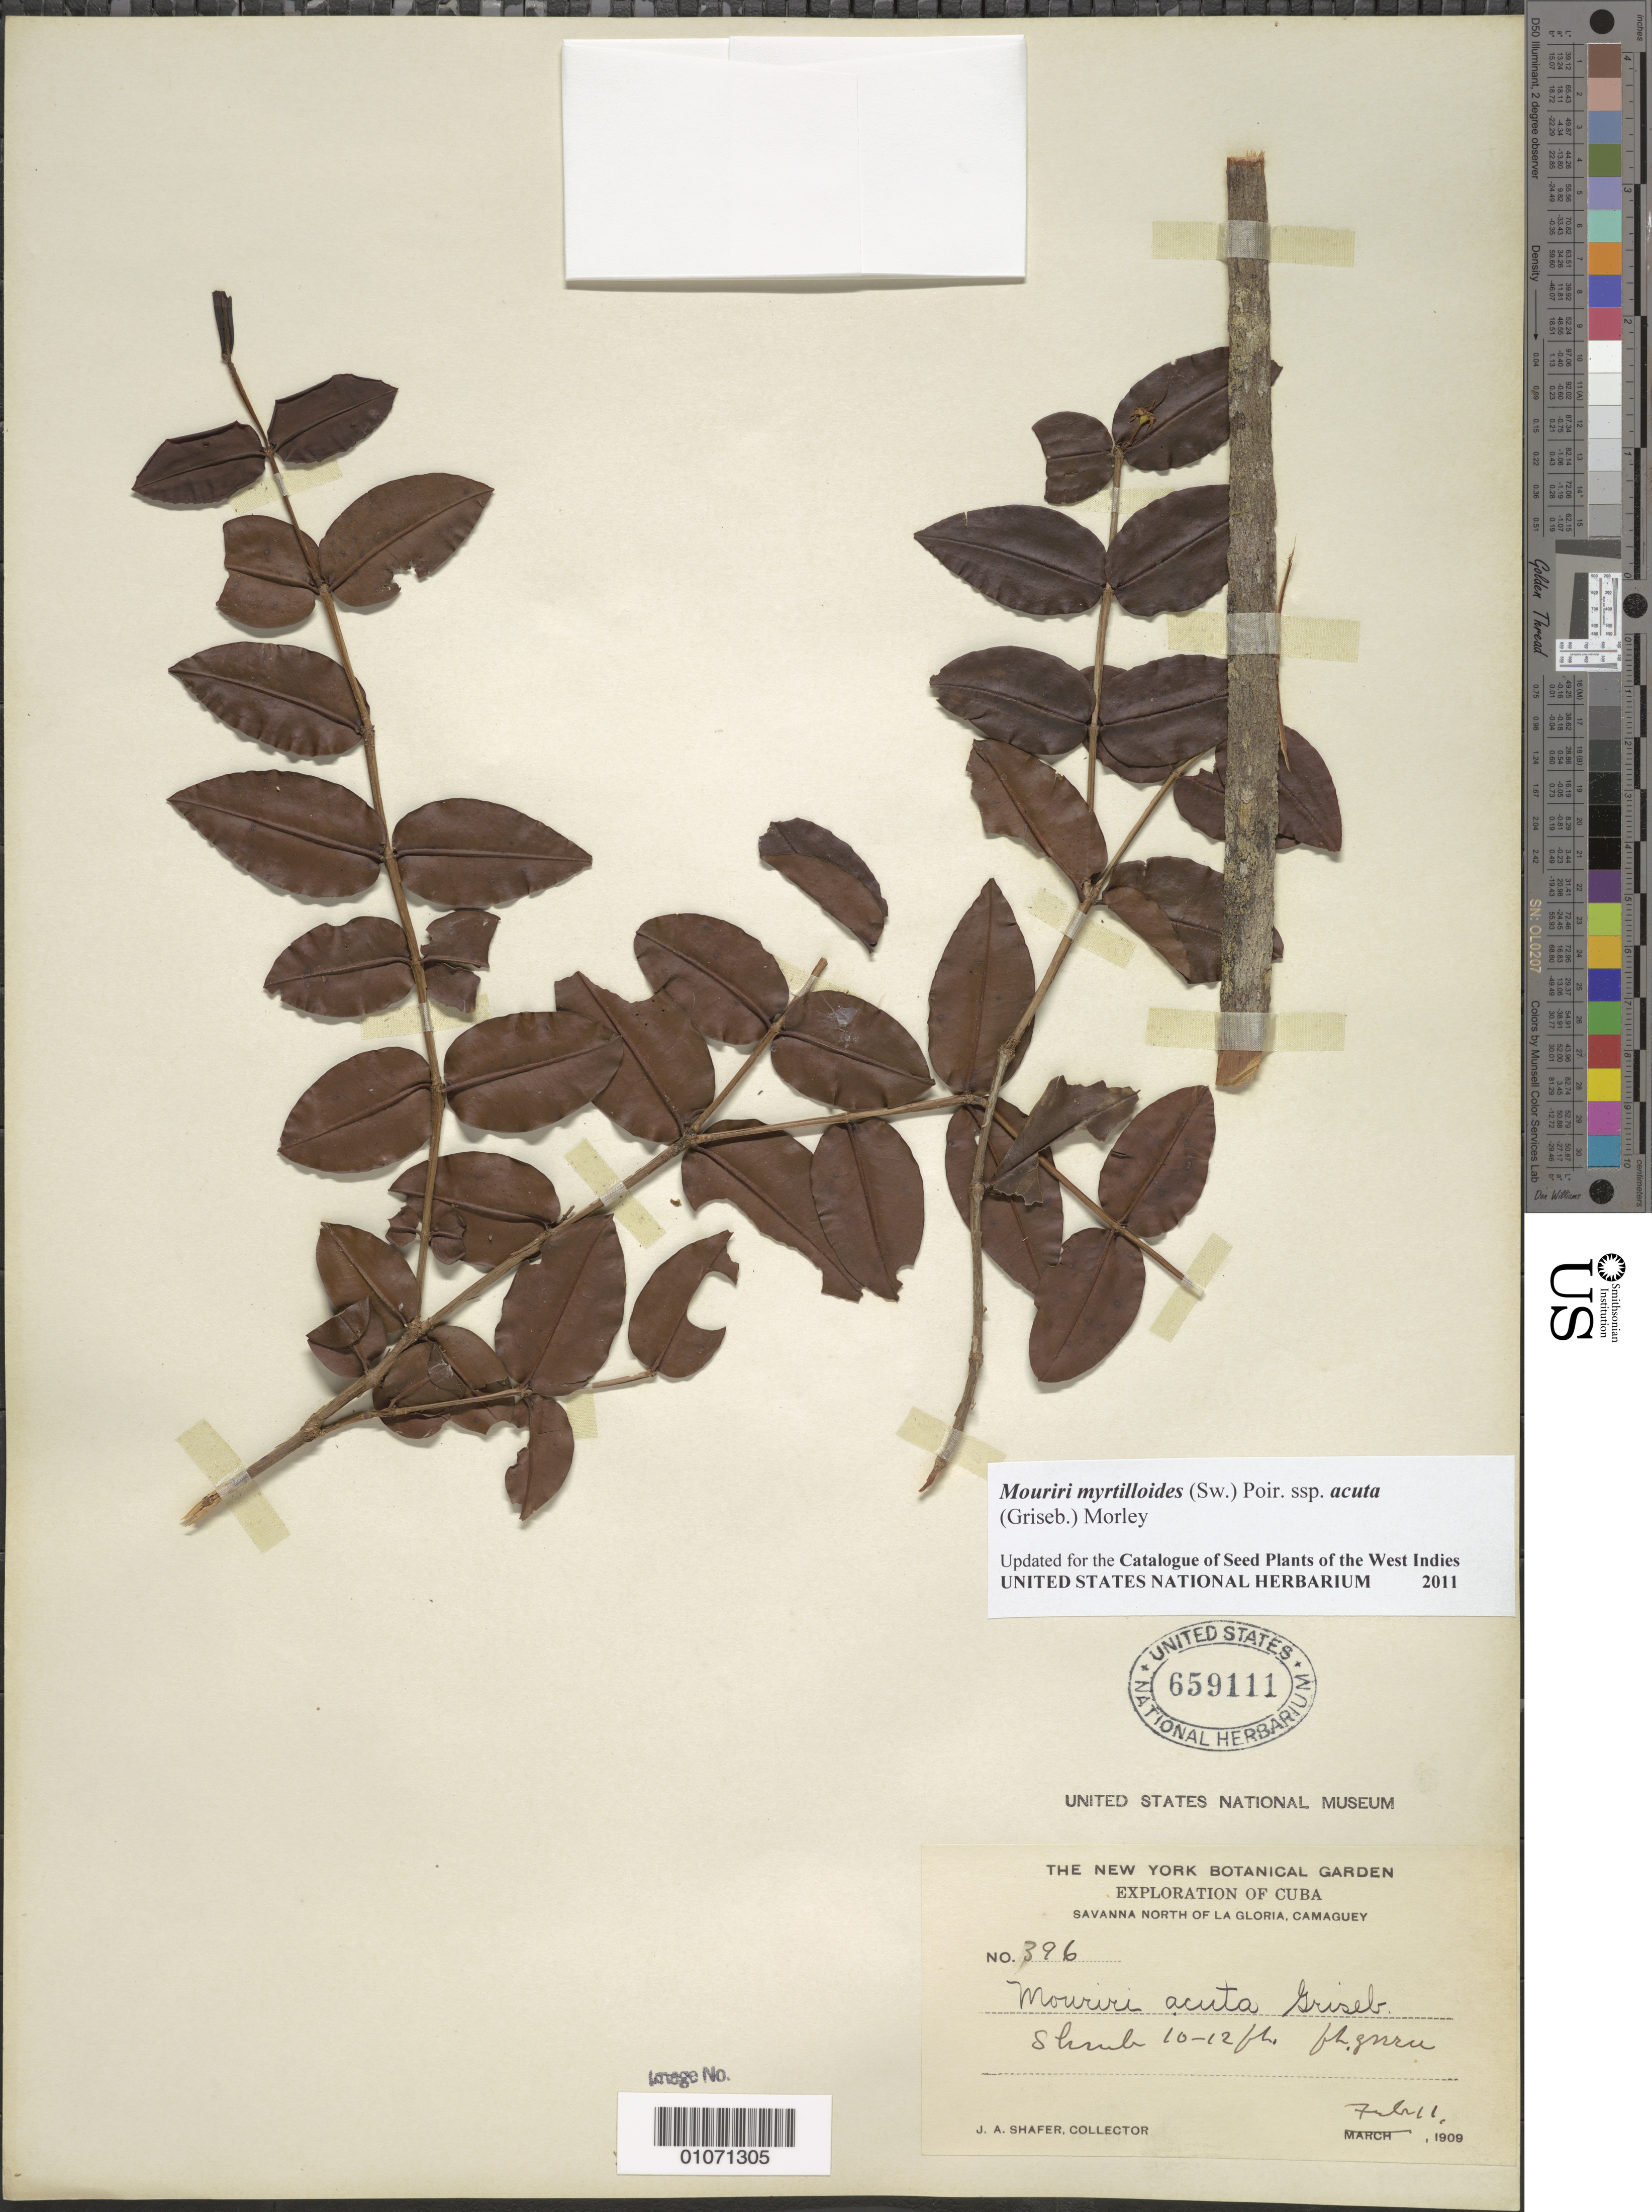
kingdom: Plantae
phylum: Tracheophyta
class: Magnoliopsida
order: Myrtales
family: Melastomataceae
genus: Mouriri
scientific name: Mouriri myrtilloides subsp. acuta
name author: (Griseb.) Morley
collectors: J. A. Shafer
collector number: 396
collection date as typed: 11 Feb 1909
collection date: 1909-02-11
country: Cuba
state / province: Camaguey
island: Cuba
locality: La Gloria, savanna N of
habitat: Savanna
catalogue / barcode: US 659111